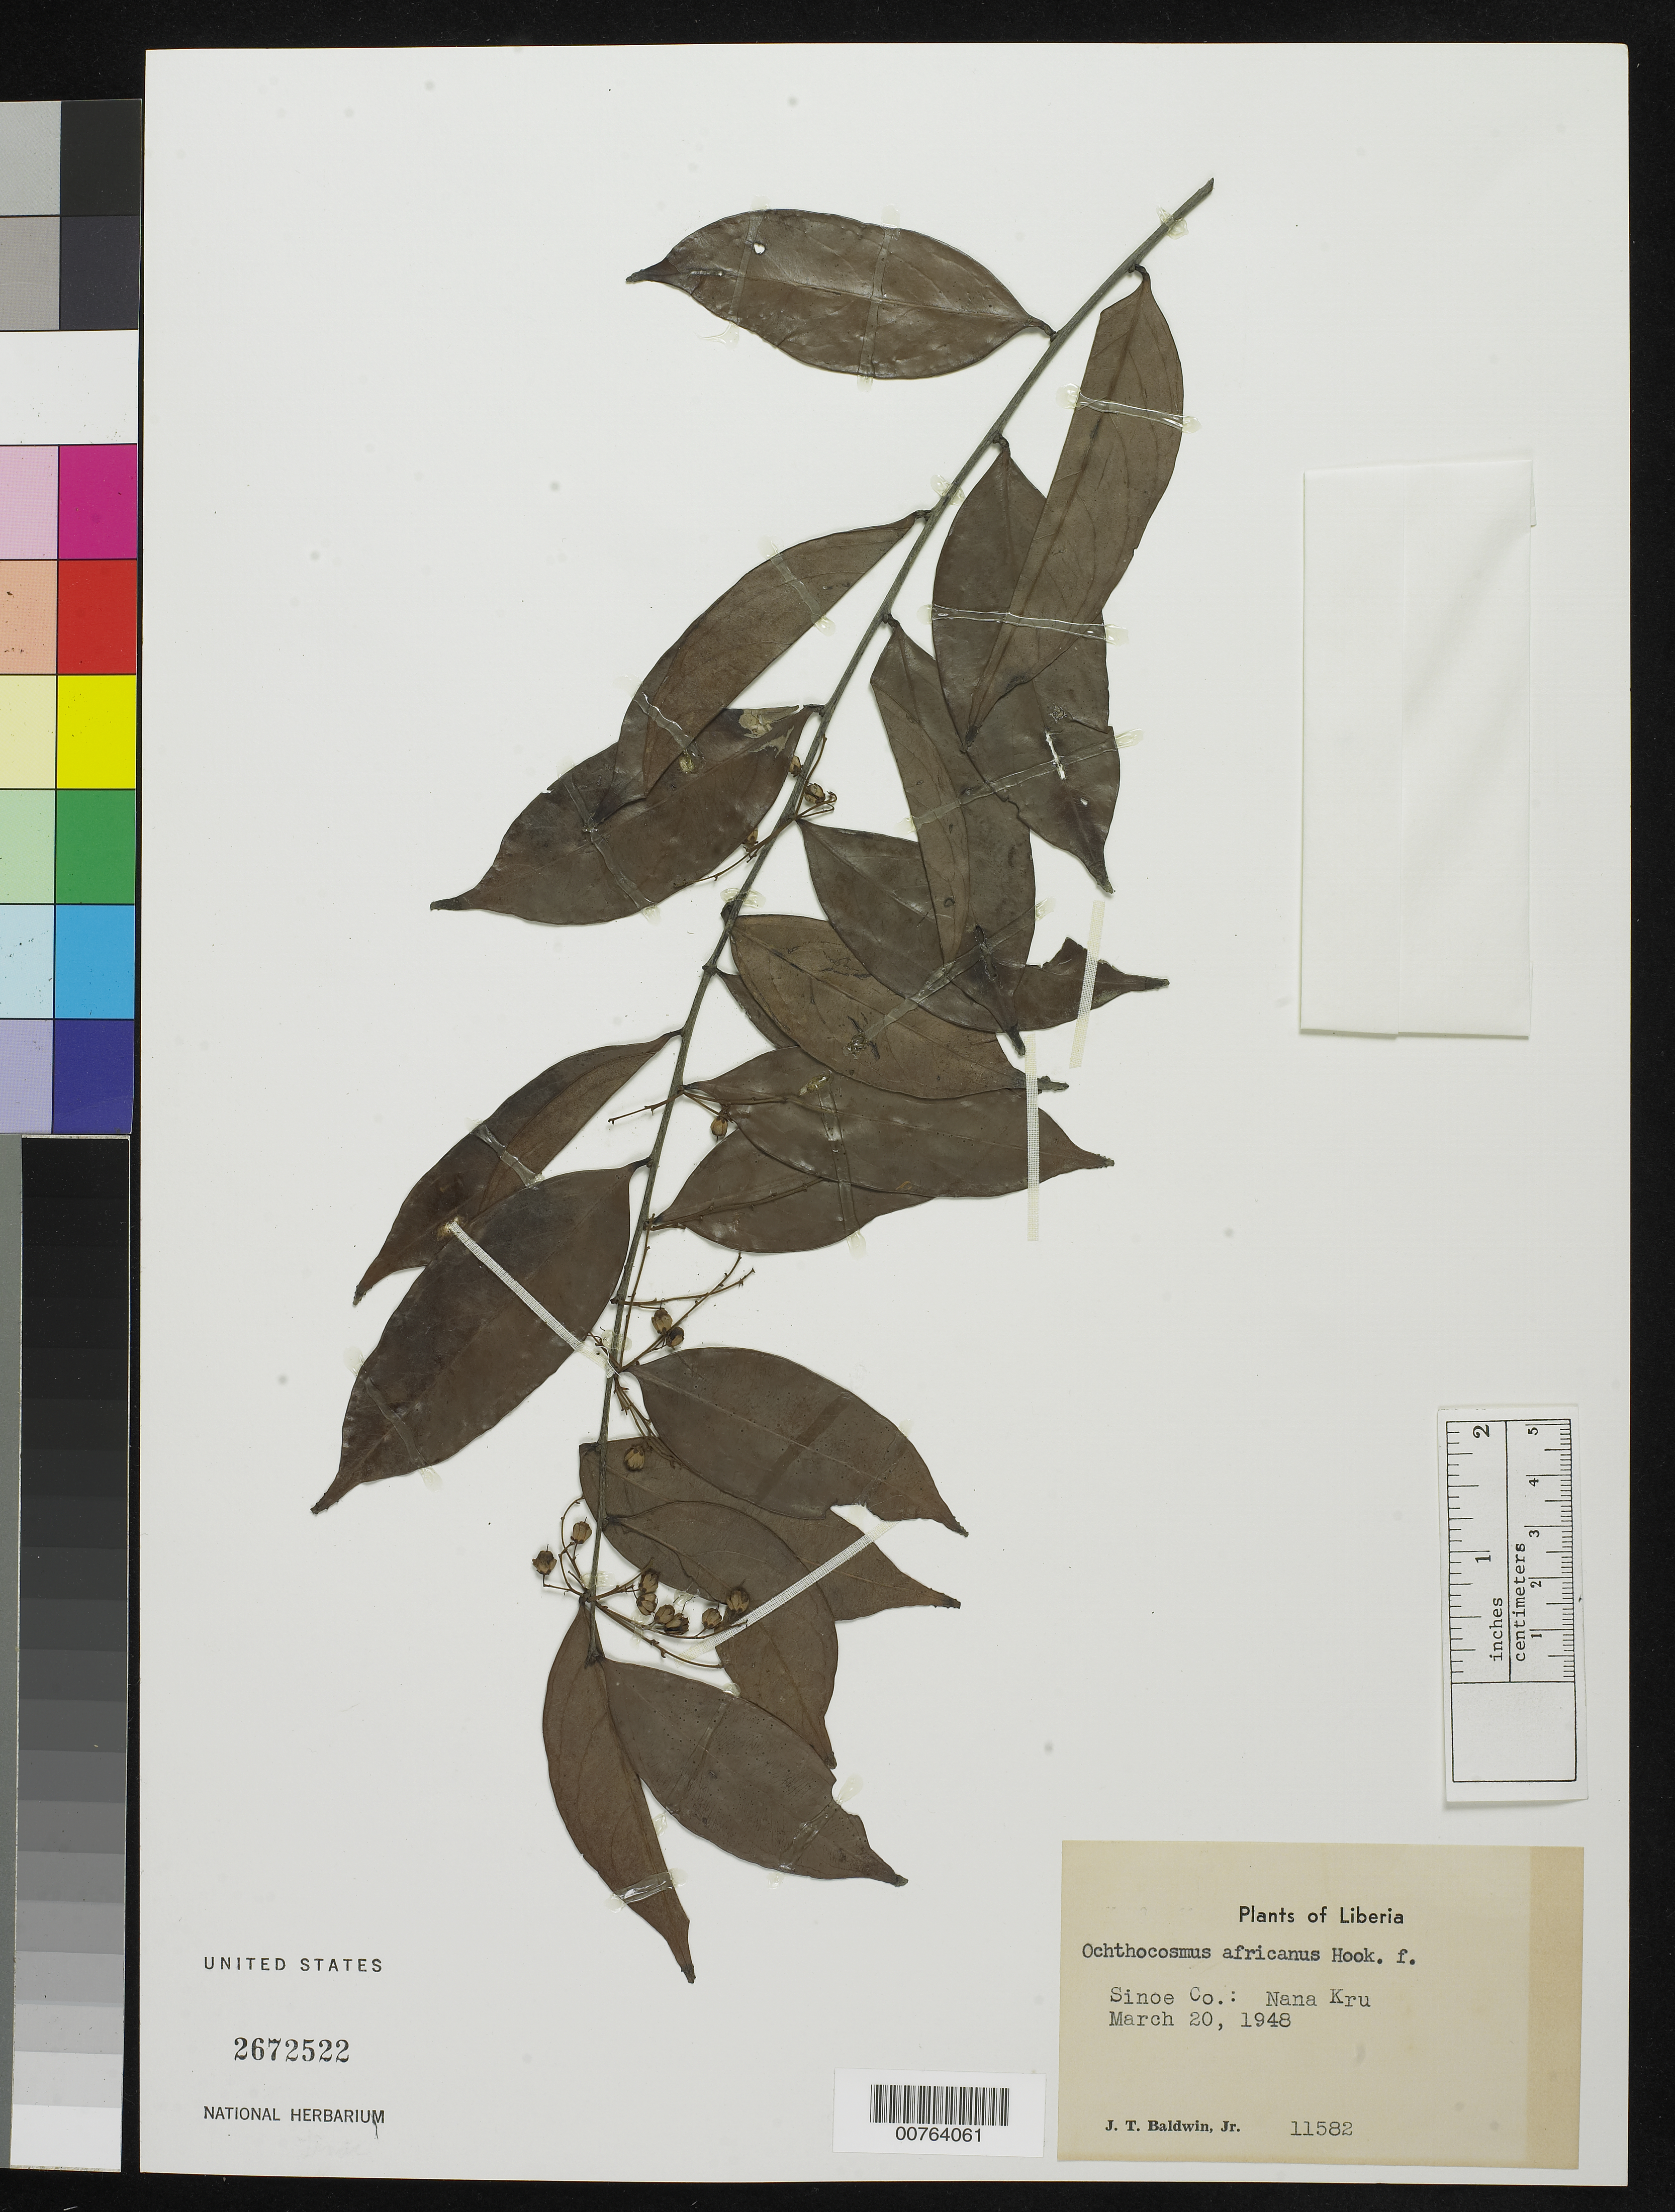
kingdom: Plantae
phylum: Tracheophyta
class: Magnoliopsida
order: Malpighiales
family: Ixonanthaceae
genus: Phyllocosmus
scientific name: Phyllocosmus africanus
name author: (Hook. f.) Klotzsch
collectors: J. T. Baldwin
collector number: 11582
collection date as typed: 20 Mar 1948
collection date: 1948-03-20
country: Liberia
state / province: Sinoe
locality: Nana Kru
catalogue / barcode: US 2672522